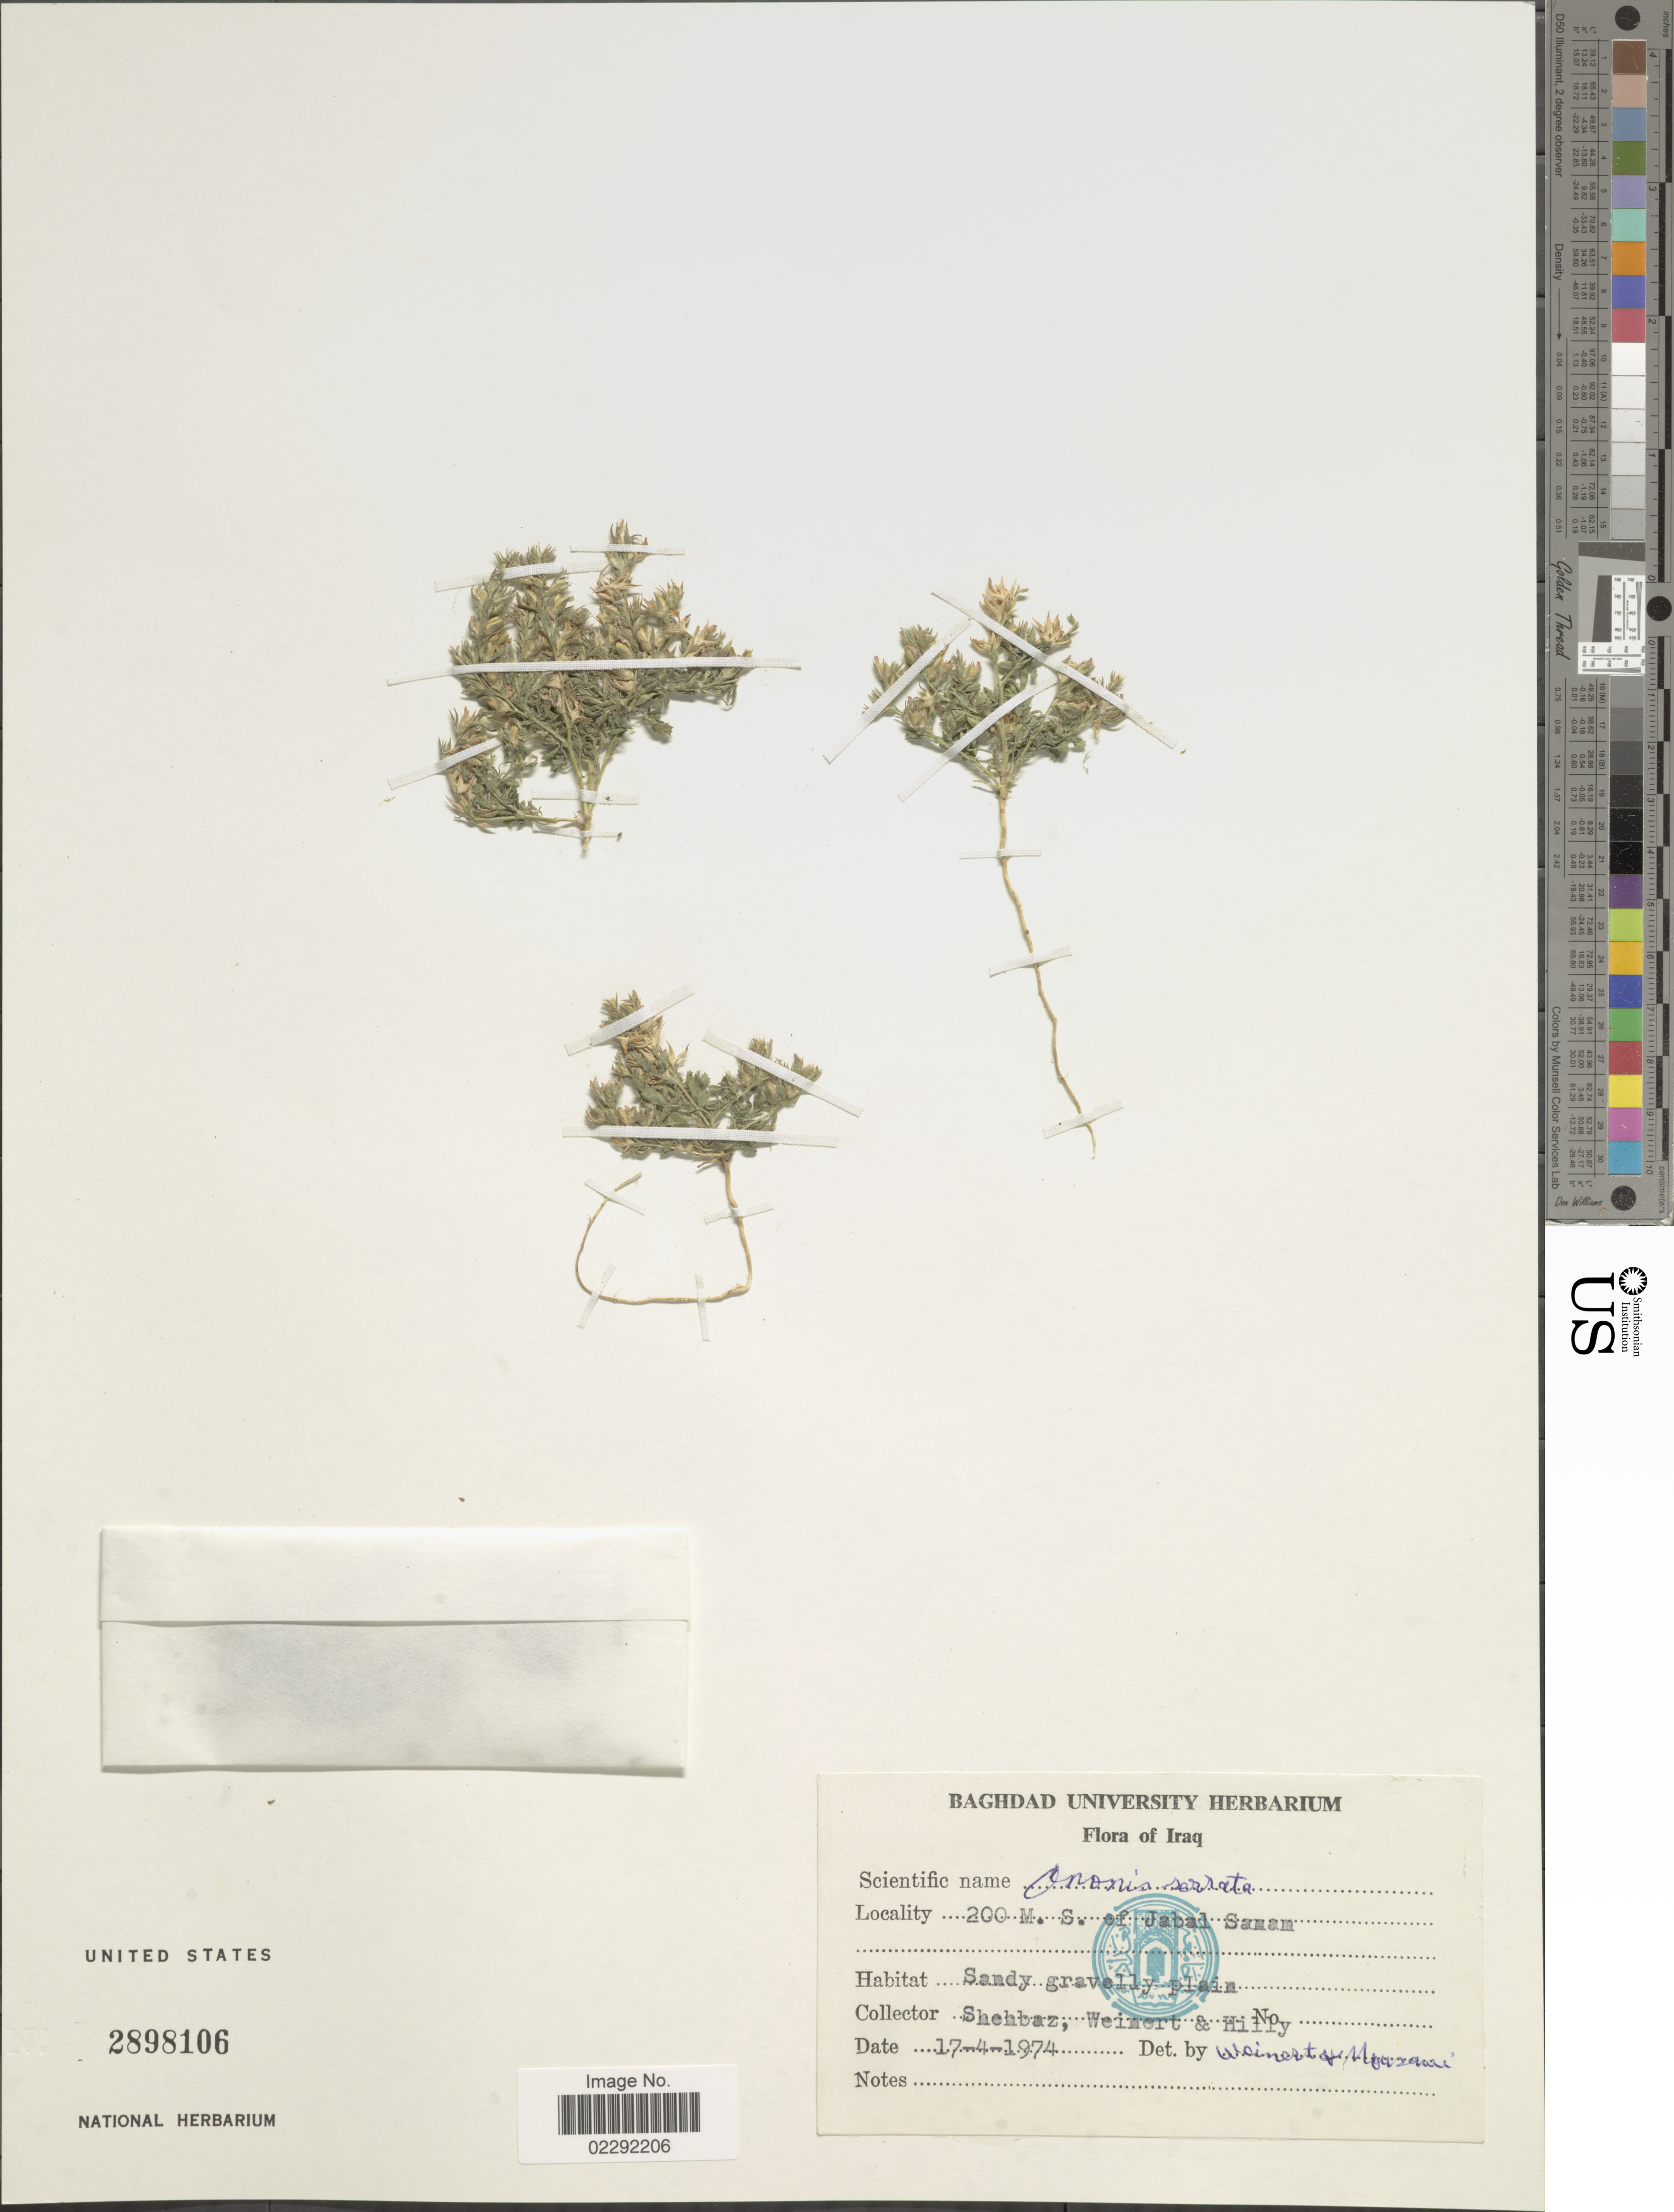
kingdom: Plantae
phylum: Tracheophyta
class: Magnoliopsida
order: Fabales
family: Fabaceae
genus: Ononis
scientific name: Ononis serrata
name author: Forssk.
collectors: Shehbaz, I., Weinert, -- & Hilly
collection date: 1974-04-17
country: Iraq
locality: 200 M. S. of Jabal Sanam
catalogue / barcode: US 2898106